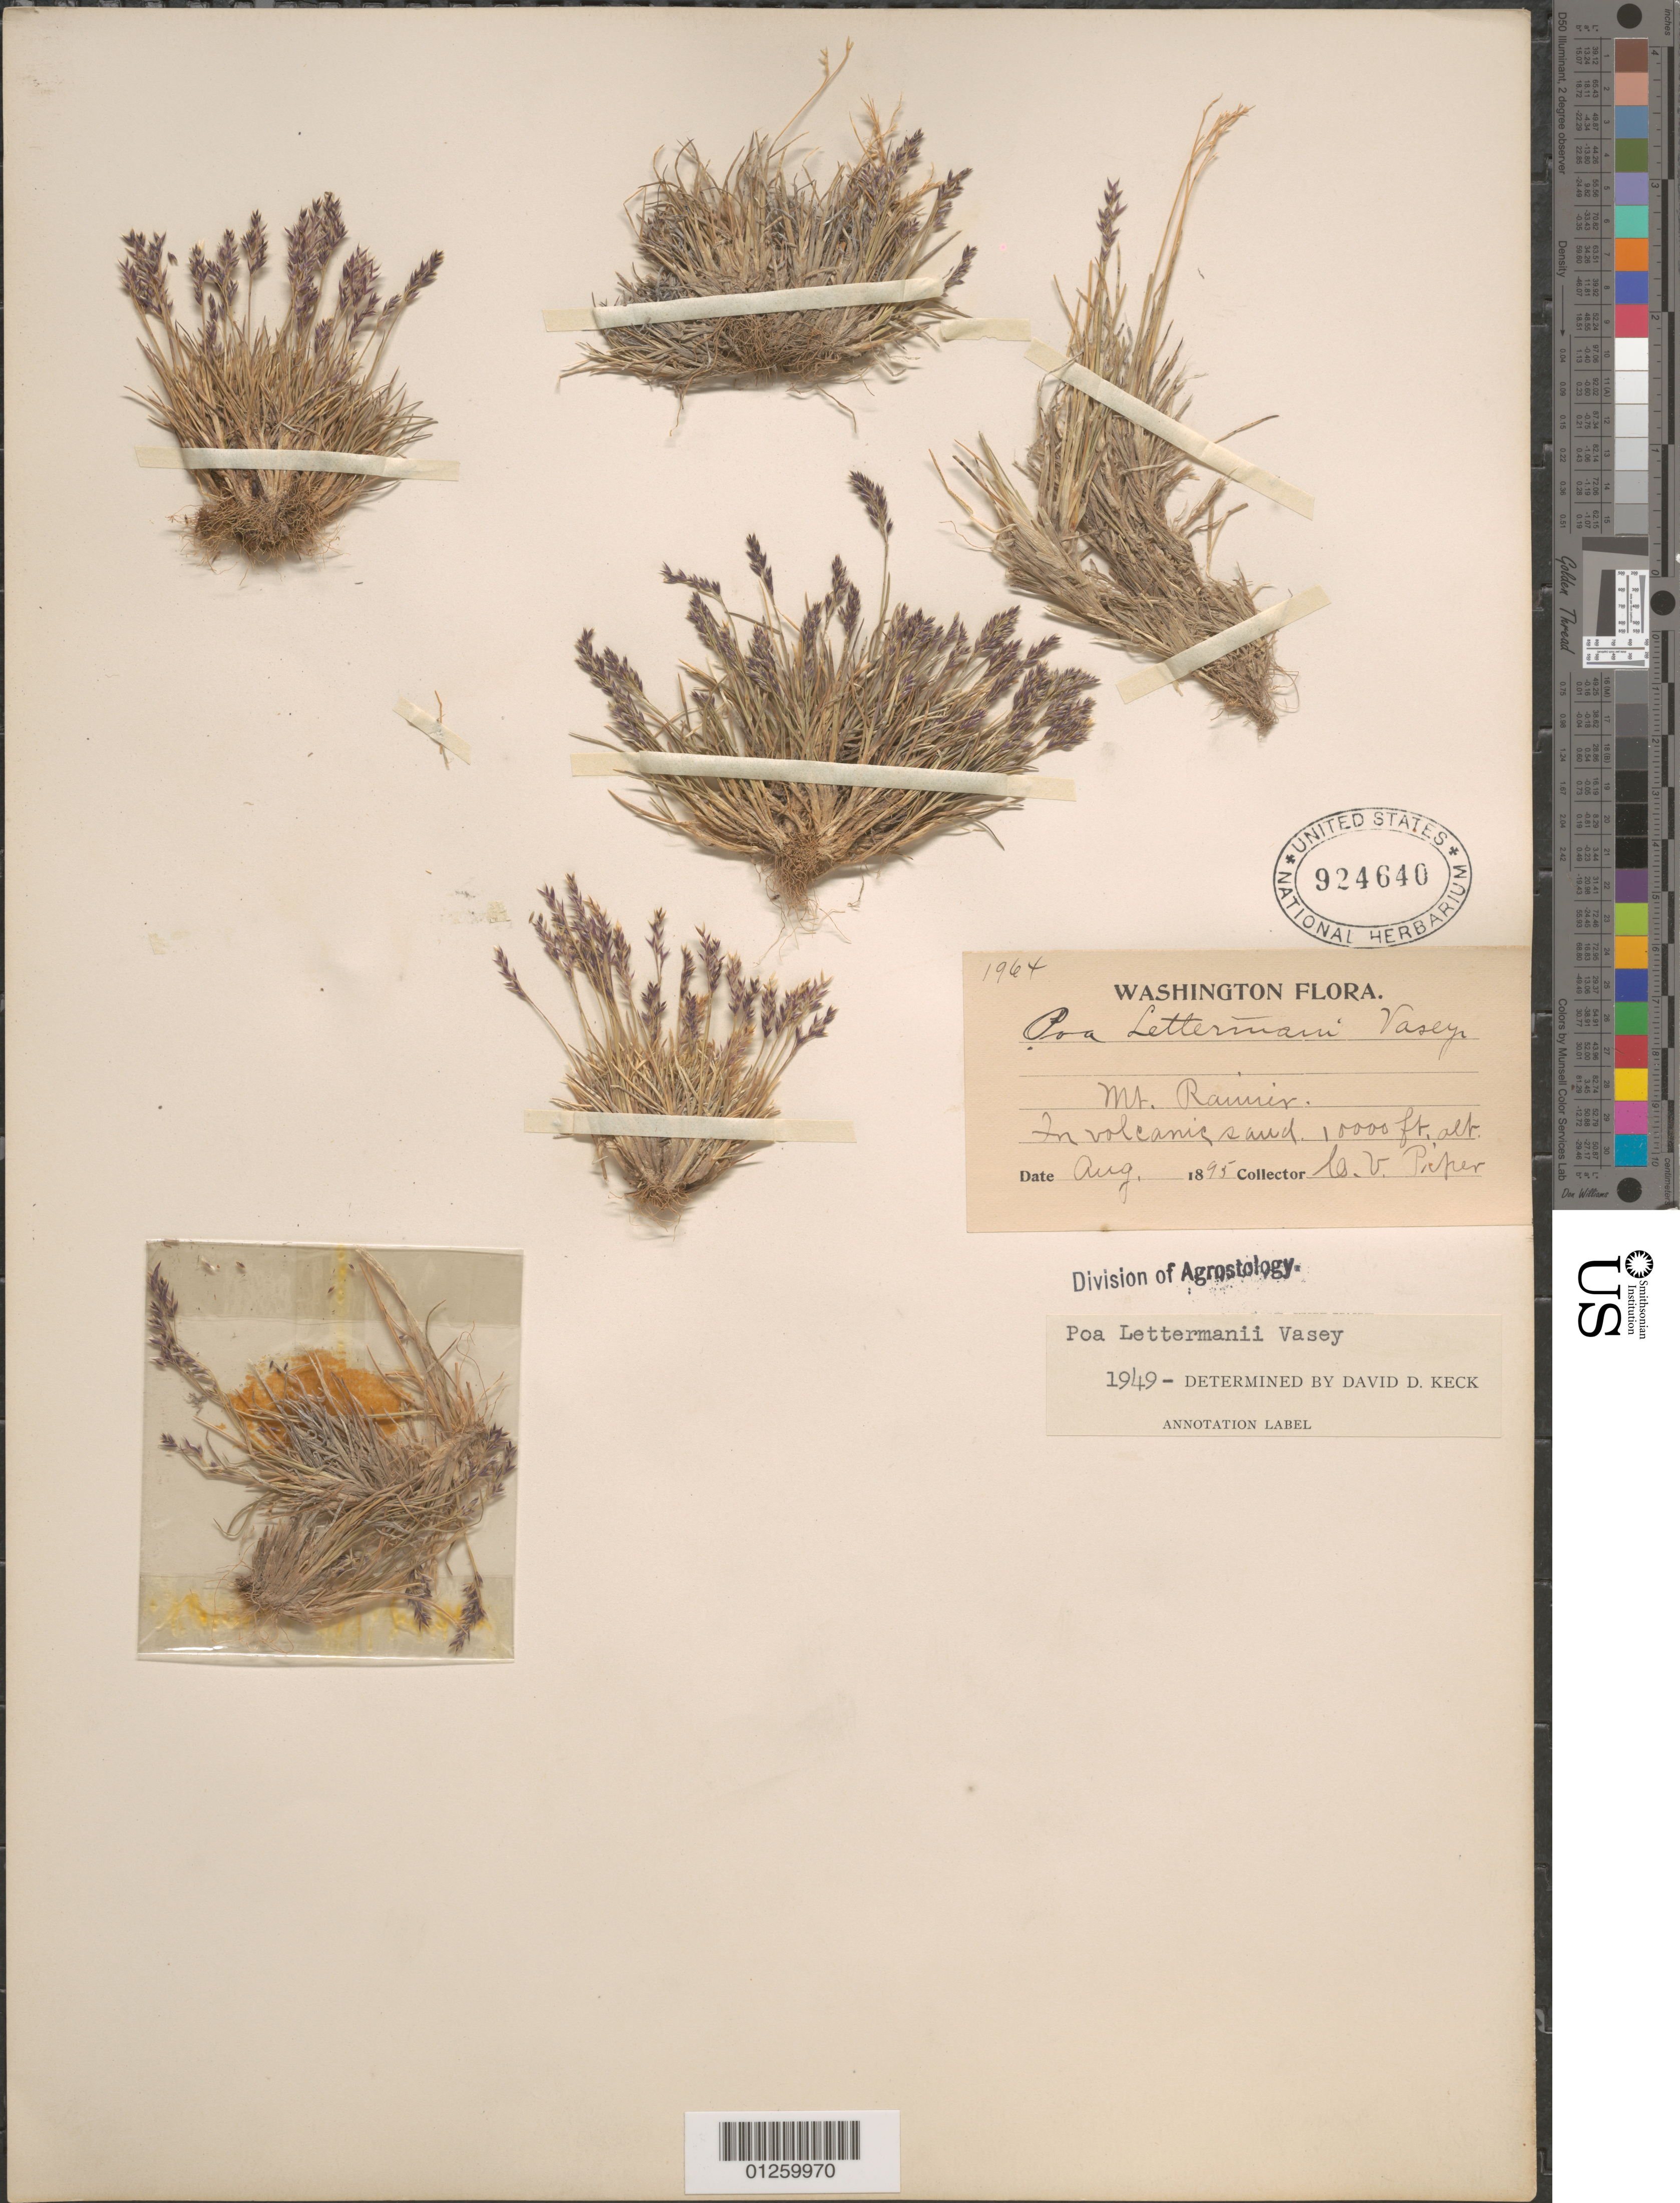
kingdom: Plantae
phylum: Tracheophyta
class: Liliopsida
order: Poales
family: Poaceae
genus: Poa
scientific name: Poa lettermanii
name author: Vasey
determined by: Soreng, Robert J., Research Associate (BOT), Smithsonian Institution - National Museum of Natural History (UNITED STATES)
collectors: C. V. Piper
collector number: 1964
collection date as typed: Aug. 1895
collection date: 1895-08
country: United States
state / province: Washington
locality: Mt. Rainier.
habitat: In volcanic sand.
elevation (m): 305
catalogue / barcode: US 924640